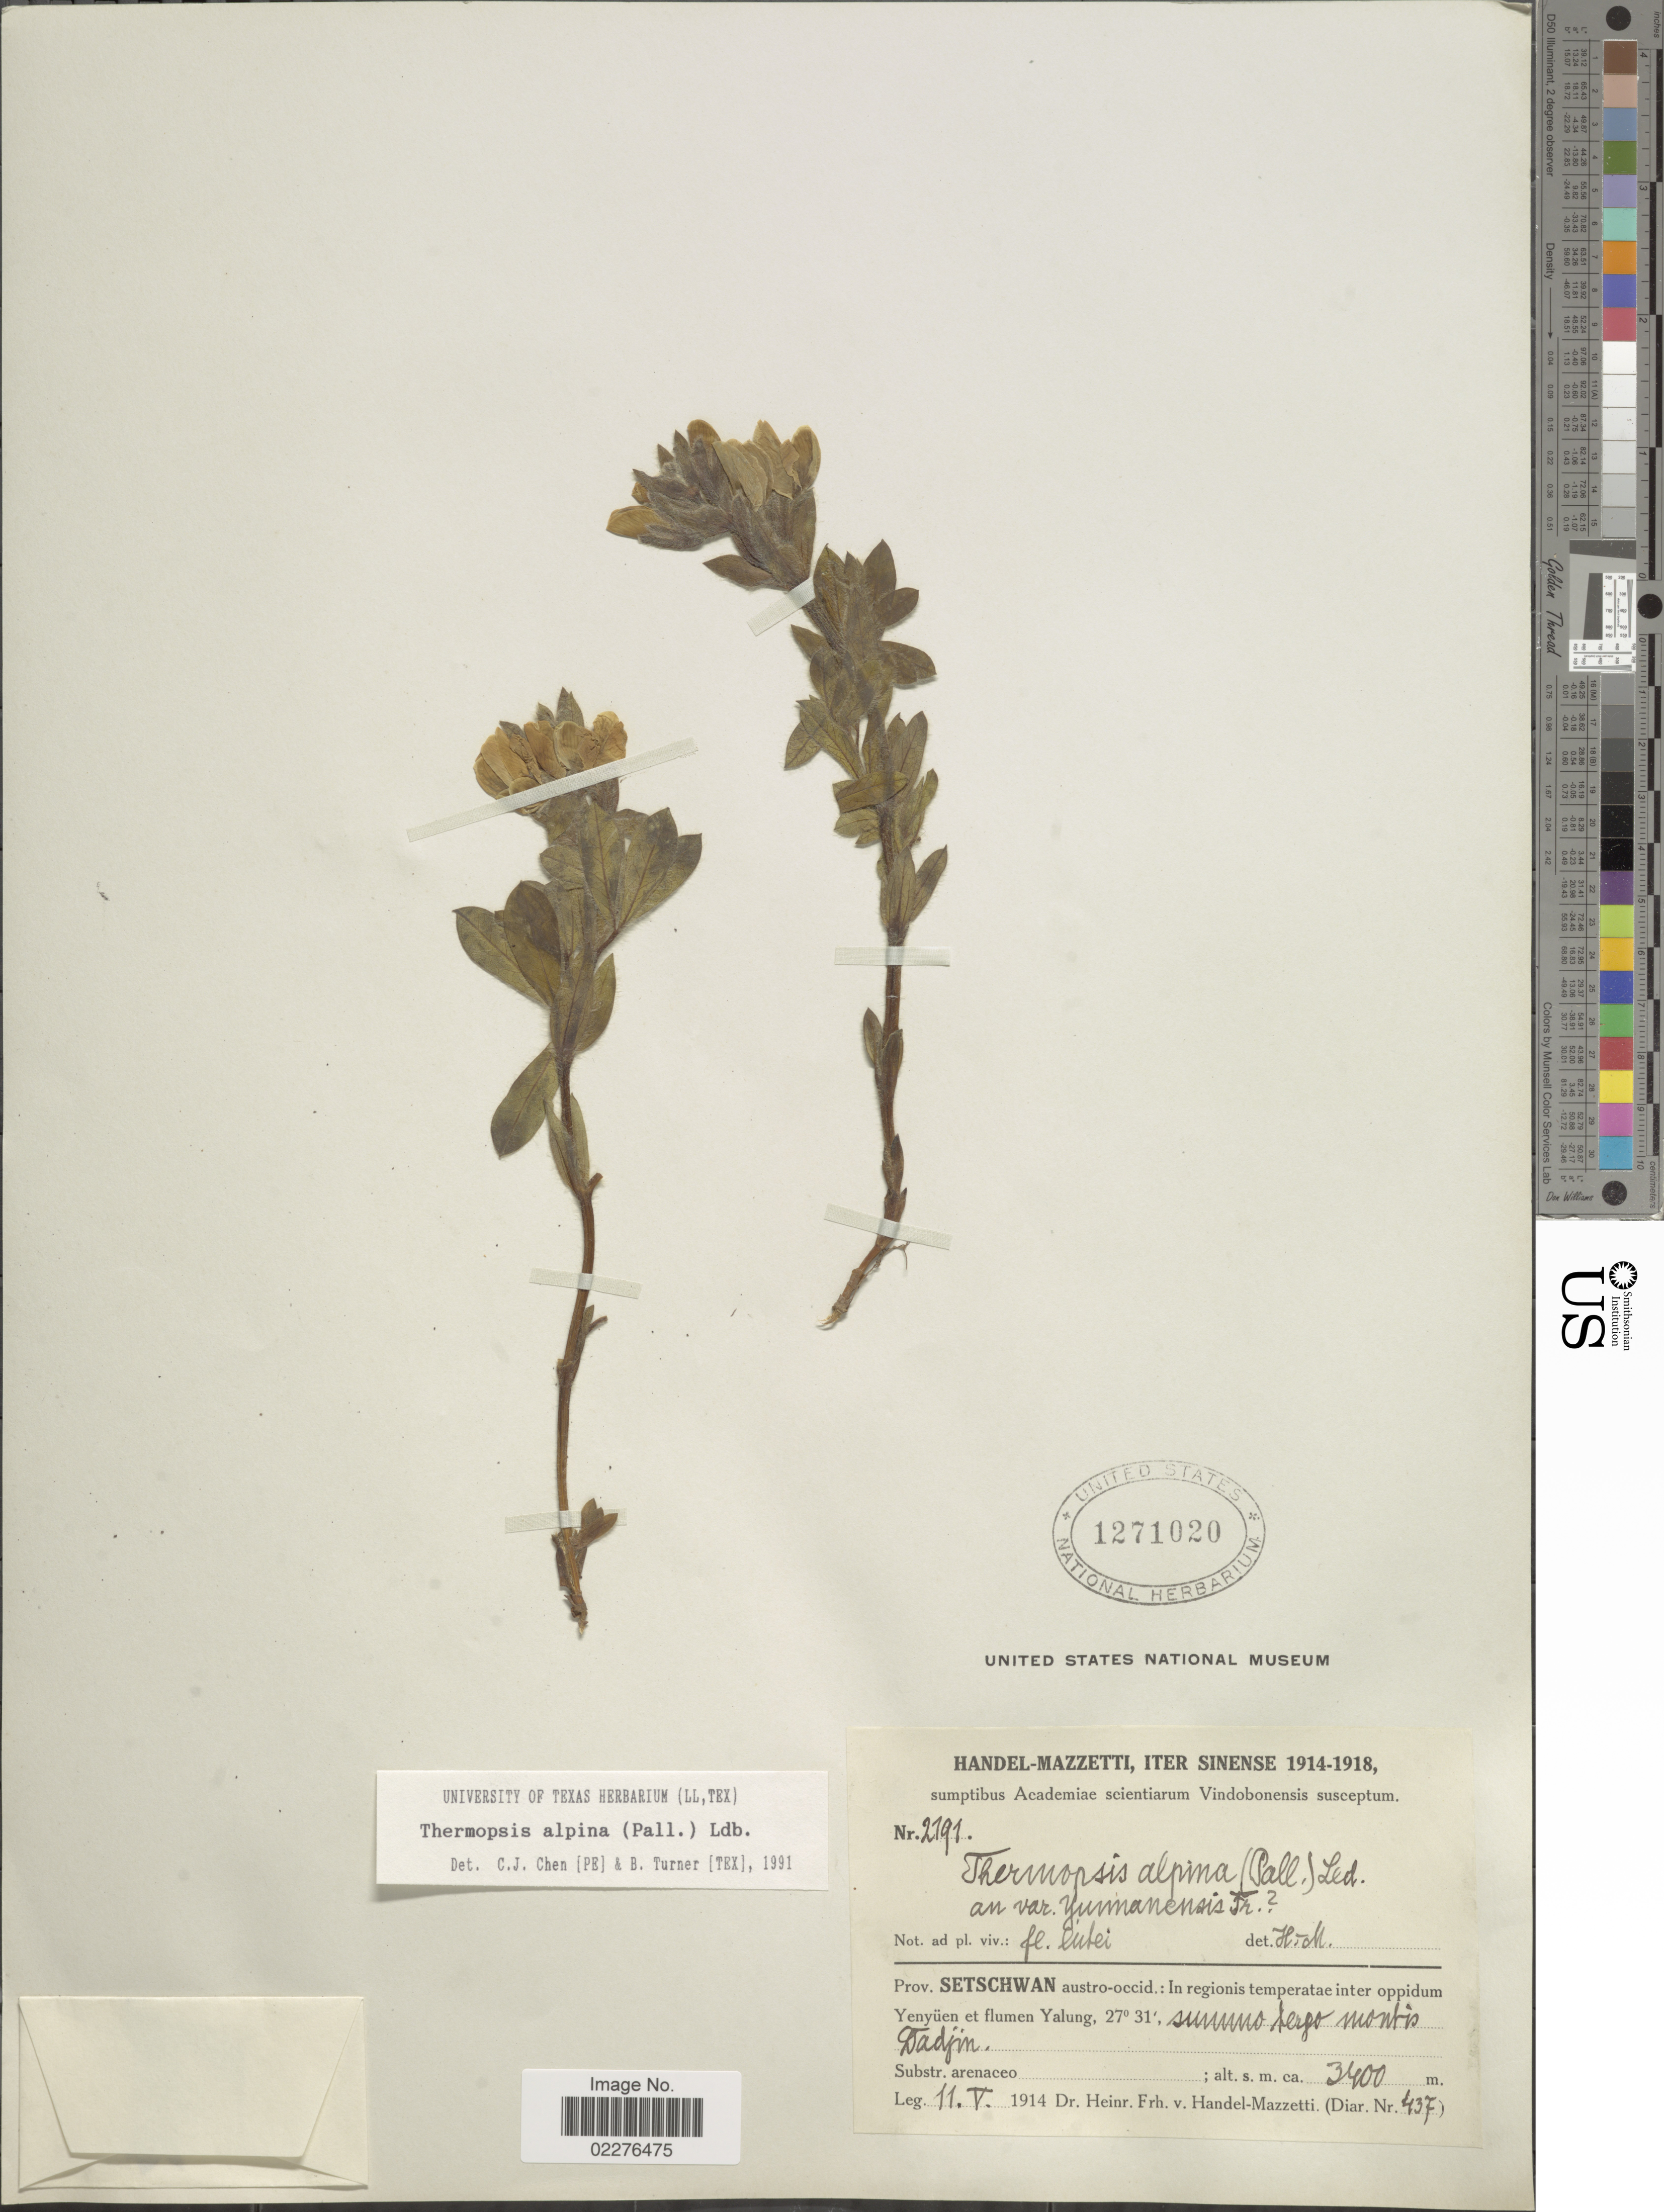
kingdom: Plantae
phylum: Tracheophyta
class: Magnoliopsida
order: Fabales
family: Fabaceae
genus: Thermopsis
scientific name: Thermopsis alpina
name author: (Pall.) Ledeb.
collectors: H. Handel-Mazzetti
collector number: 2191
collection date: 1914-05-11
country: China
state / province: Sichuan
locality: Prov. Setschwan austro-occid: In regionis temperatae inter oppidum Yenyüen et flumen Yalung, summo fergo montis Dadjin [interpreted]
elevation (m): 3400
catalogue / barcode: US 1271020